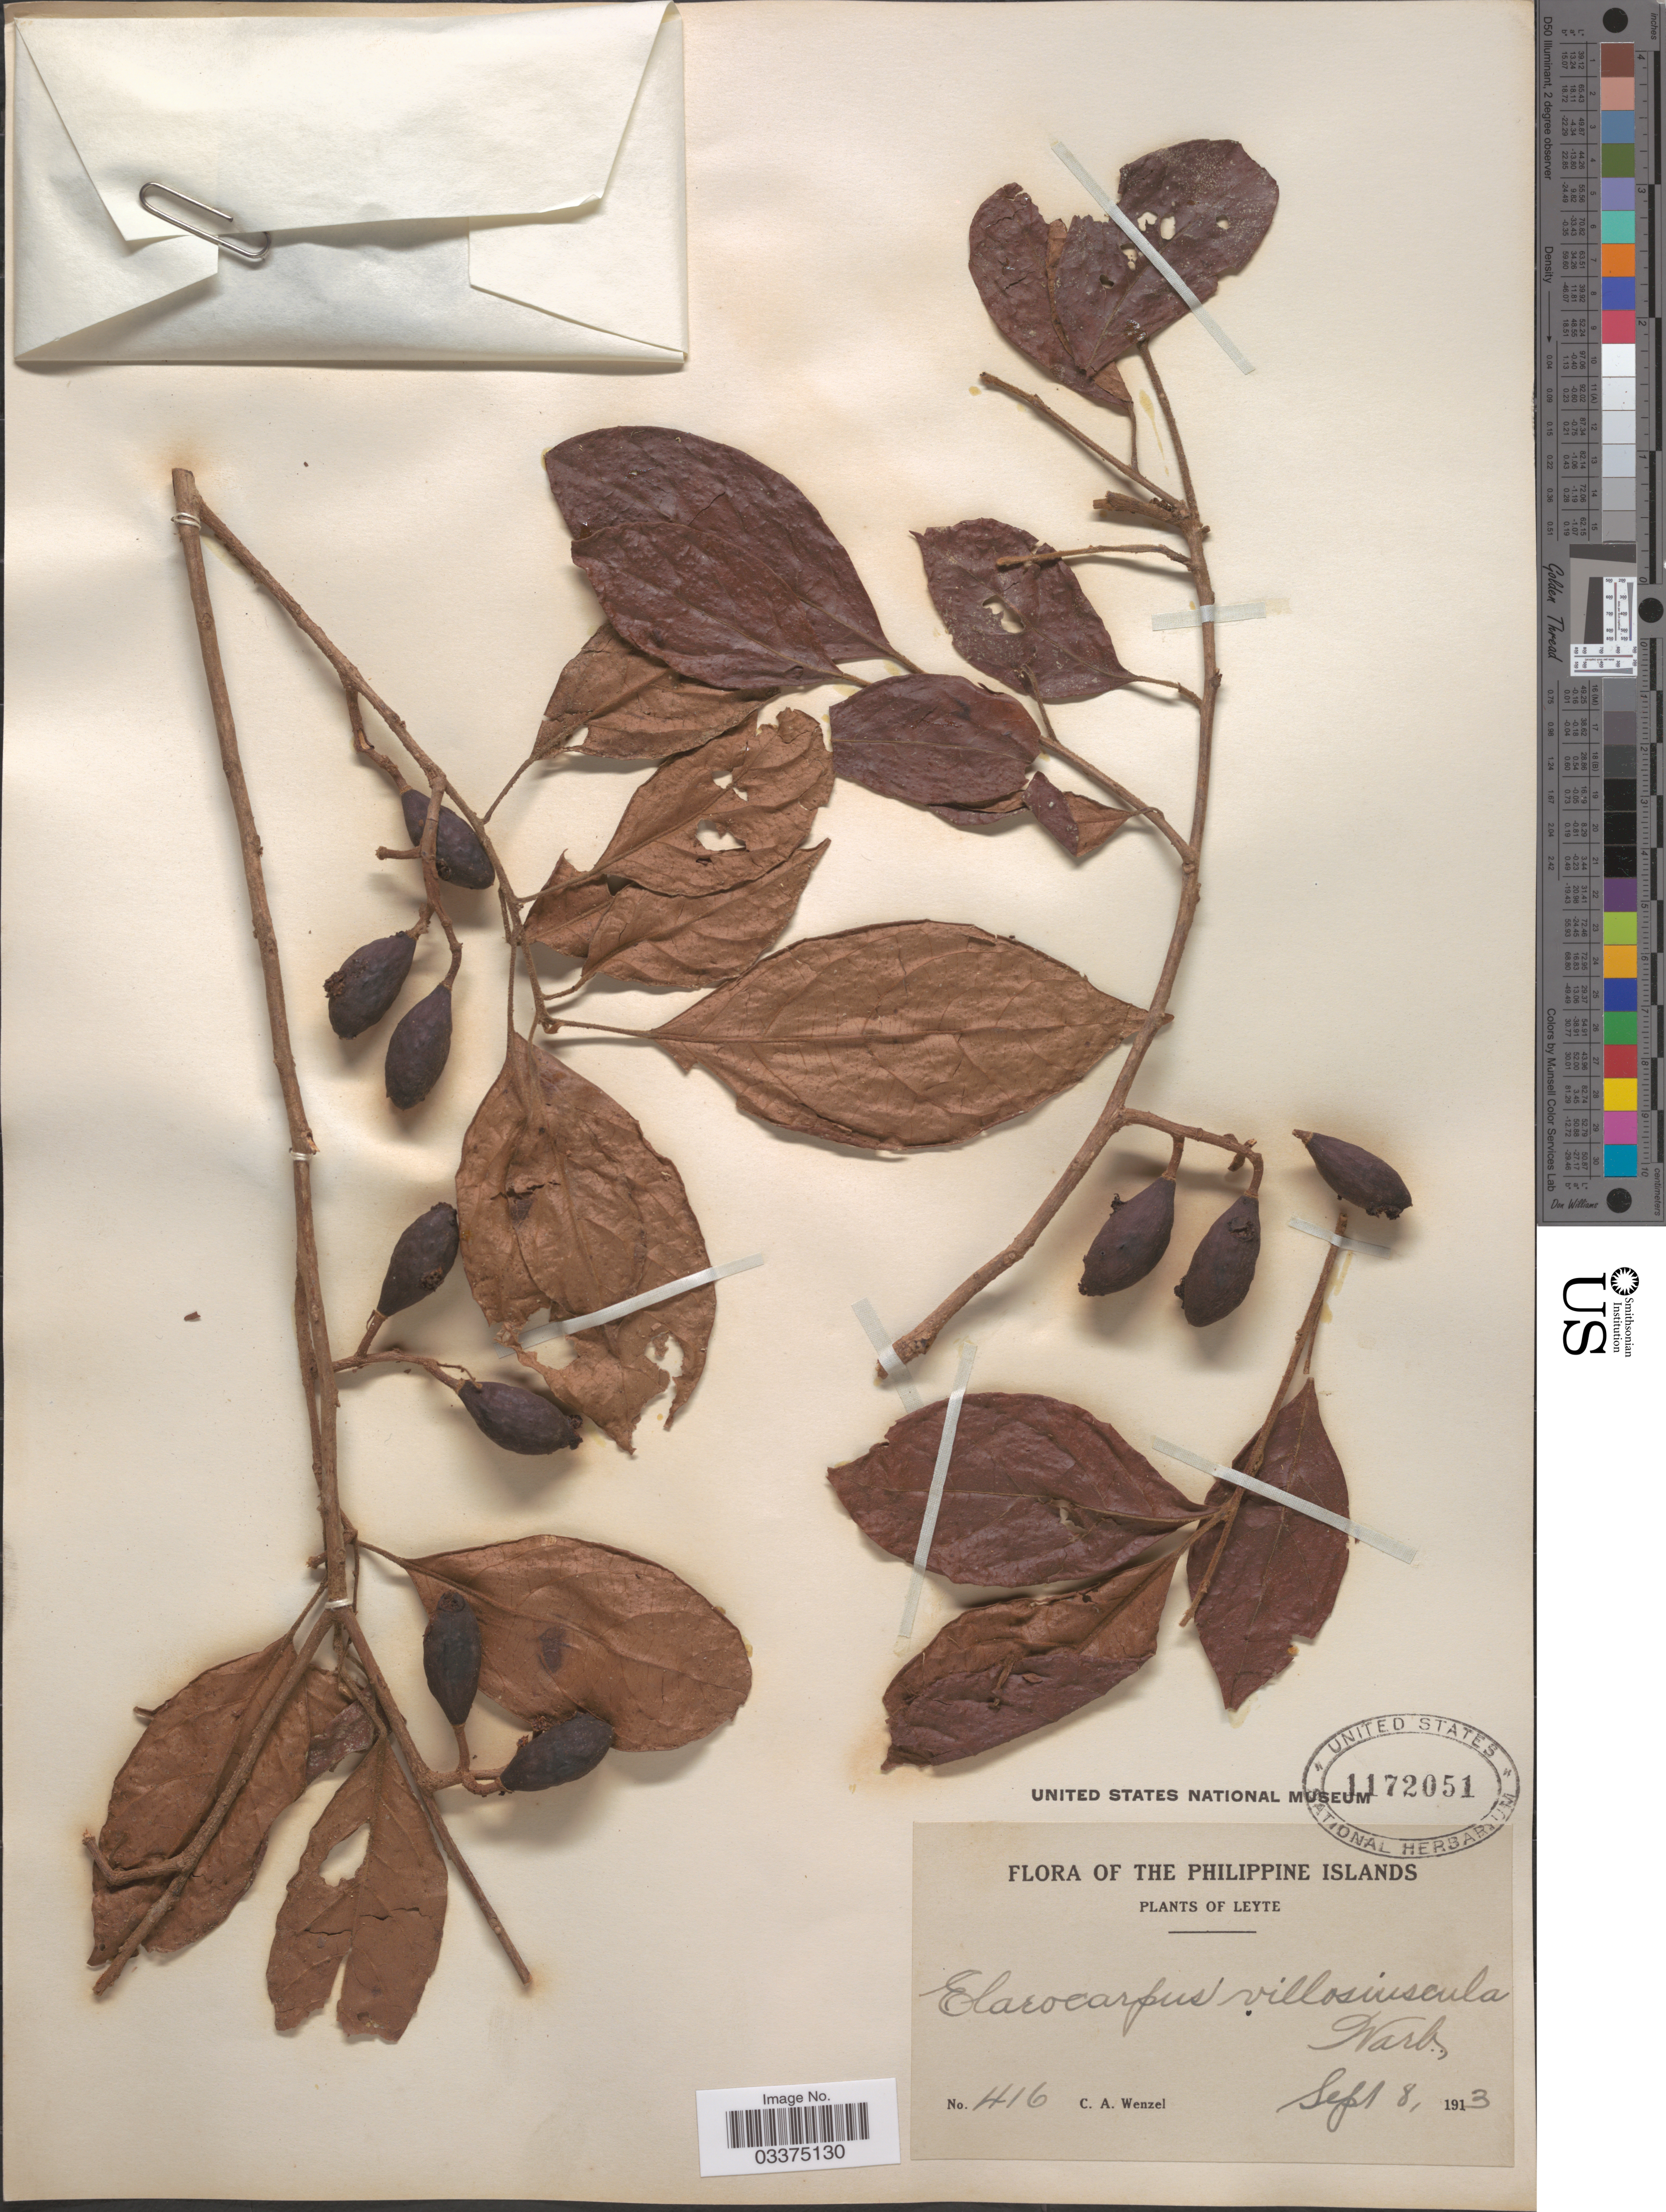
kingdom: Plantae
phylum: Tracheophyta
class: Magnoliopsida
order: Oxalidales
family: Elaeocarpaceae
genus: Elaeocarpus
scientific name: Elaeocarpus villosiusculus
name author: Warb.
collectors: C. Wenzel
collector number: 416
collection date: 1913-09-08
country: Philippines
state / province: Eastern Visayas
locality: Leyte.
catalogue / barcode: US 1172051